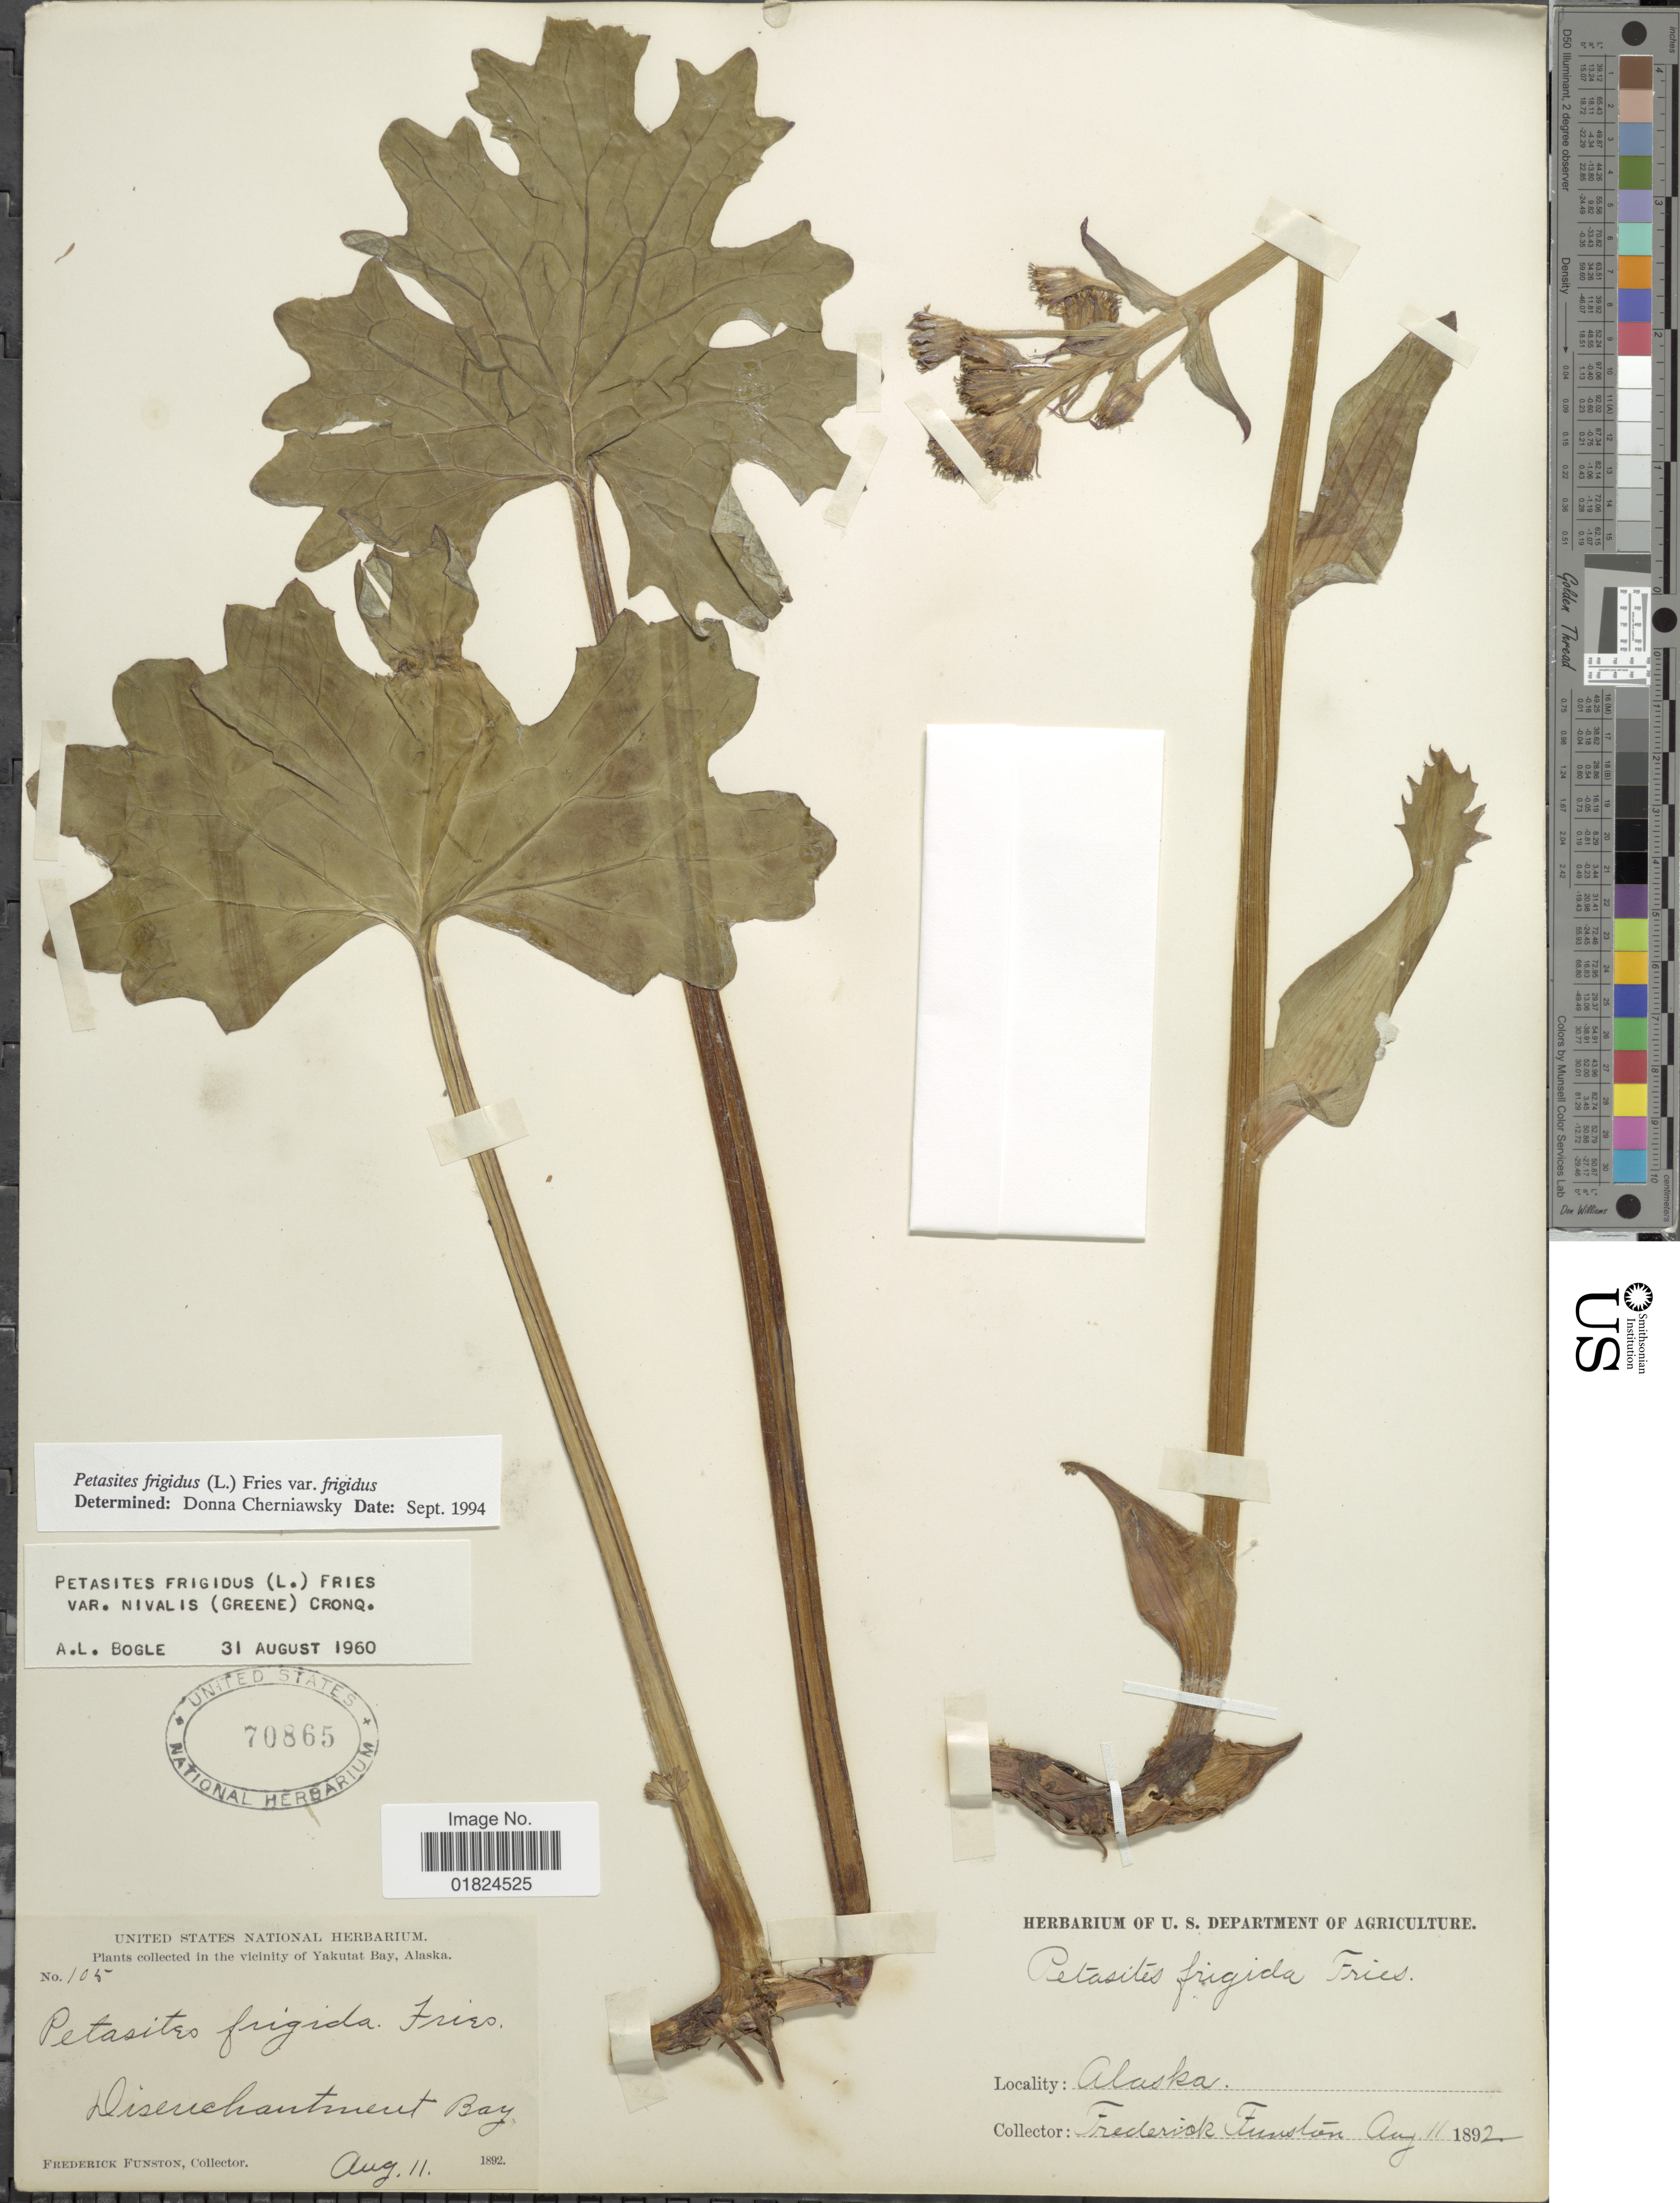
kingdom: Plantae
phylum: Tracheophyta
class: Magnoliopsida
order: Asterales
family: Asteraceae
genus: Petasites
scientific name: Petasites frigidus var. frigidus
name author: (L.) Fr.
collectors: F. Funston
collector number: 105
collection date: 1892-08-11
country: United States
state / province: Alaska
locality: In the vicinity of Yakutat Bay, Disenchantment Bay.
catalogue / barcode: US 70865